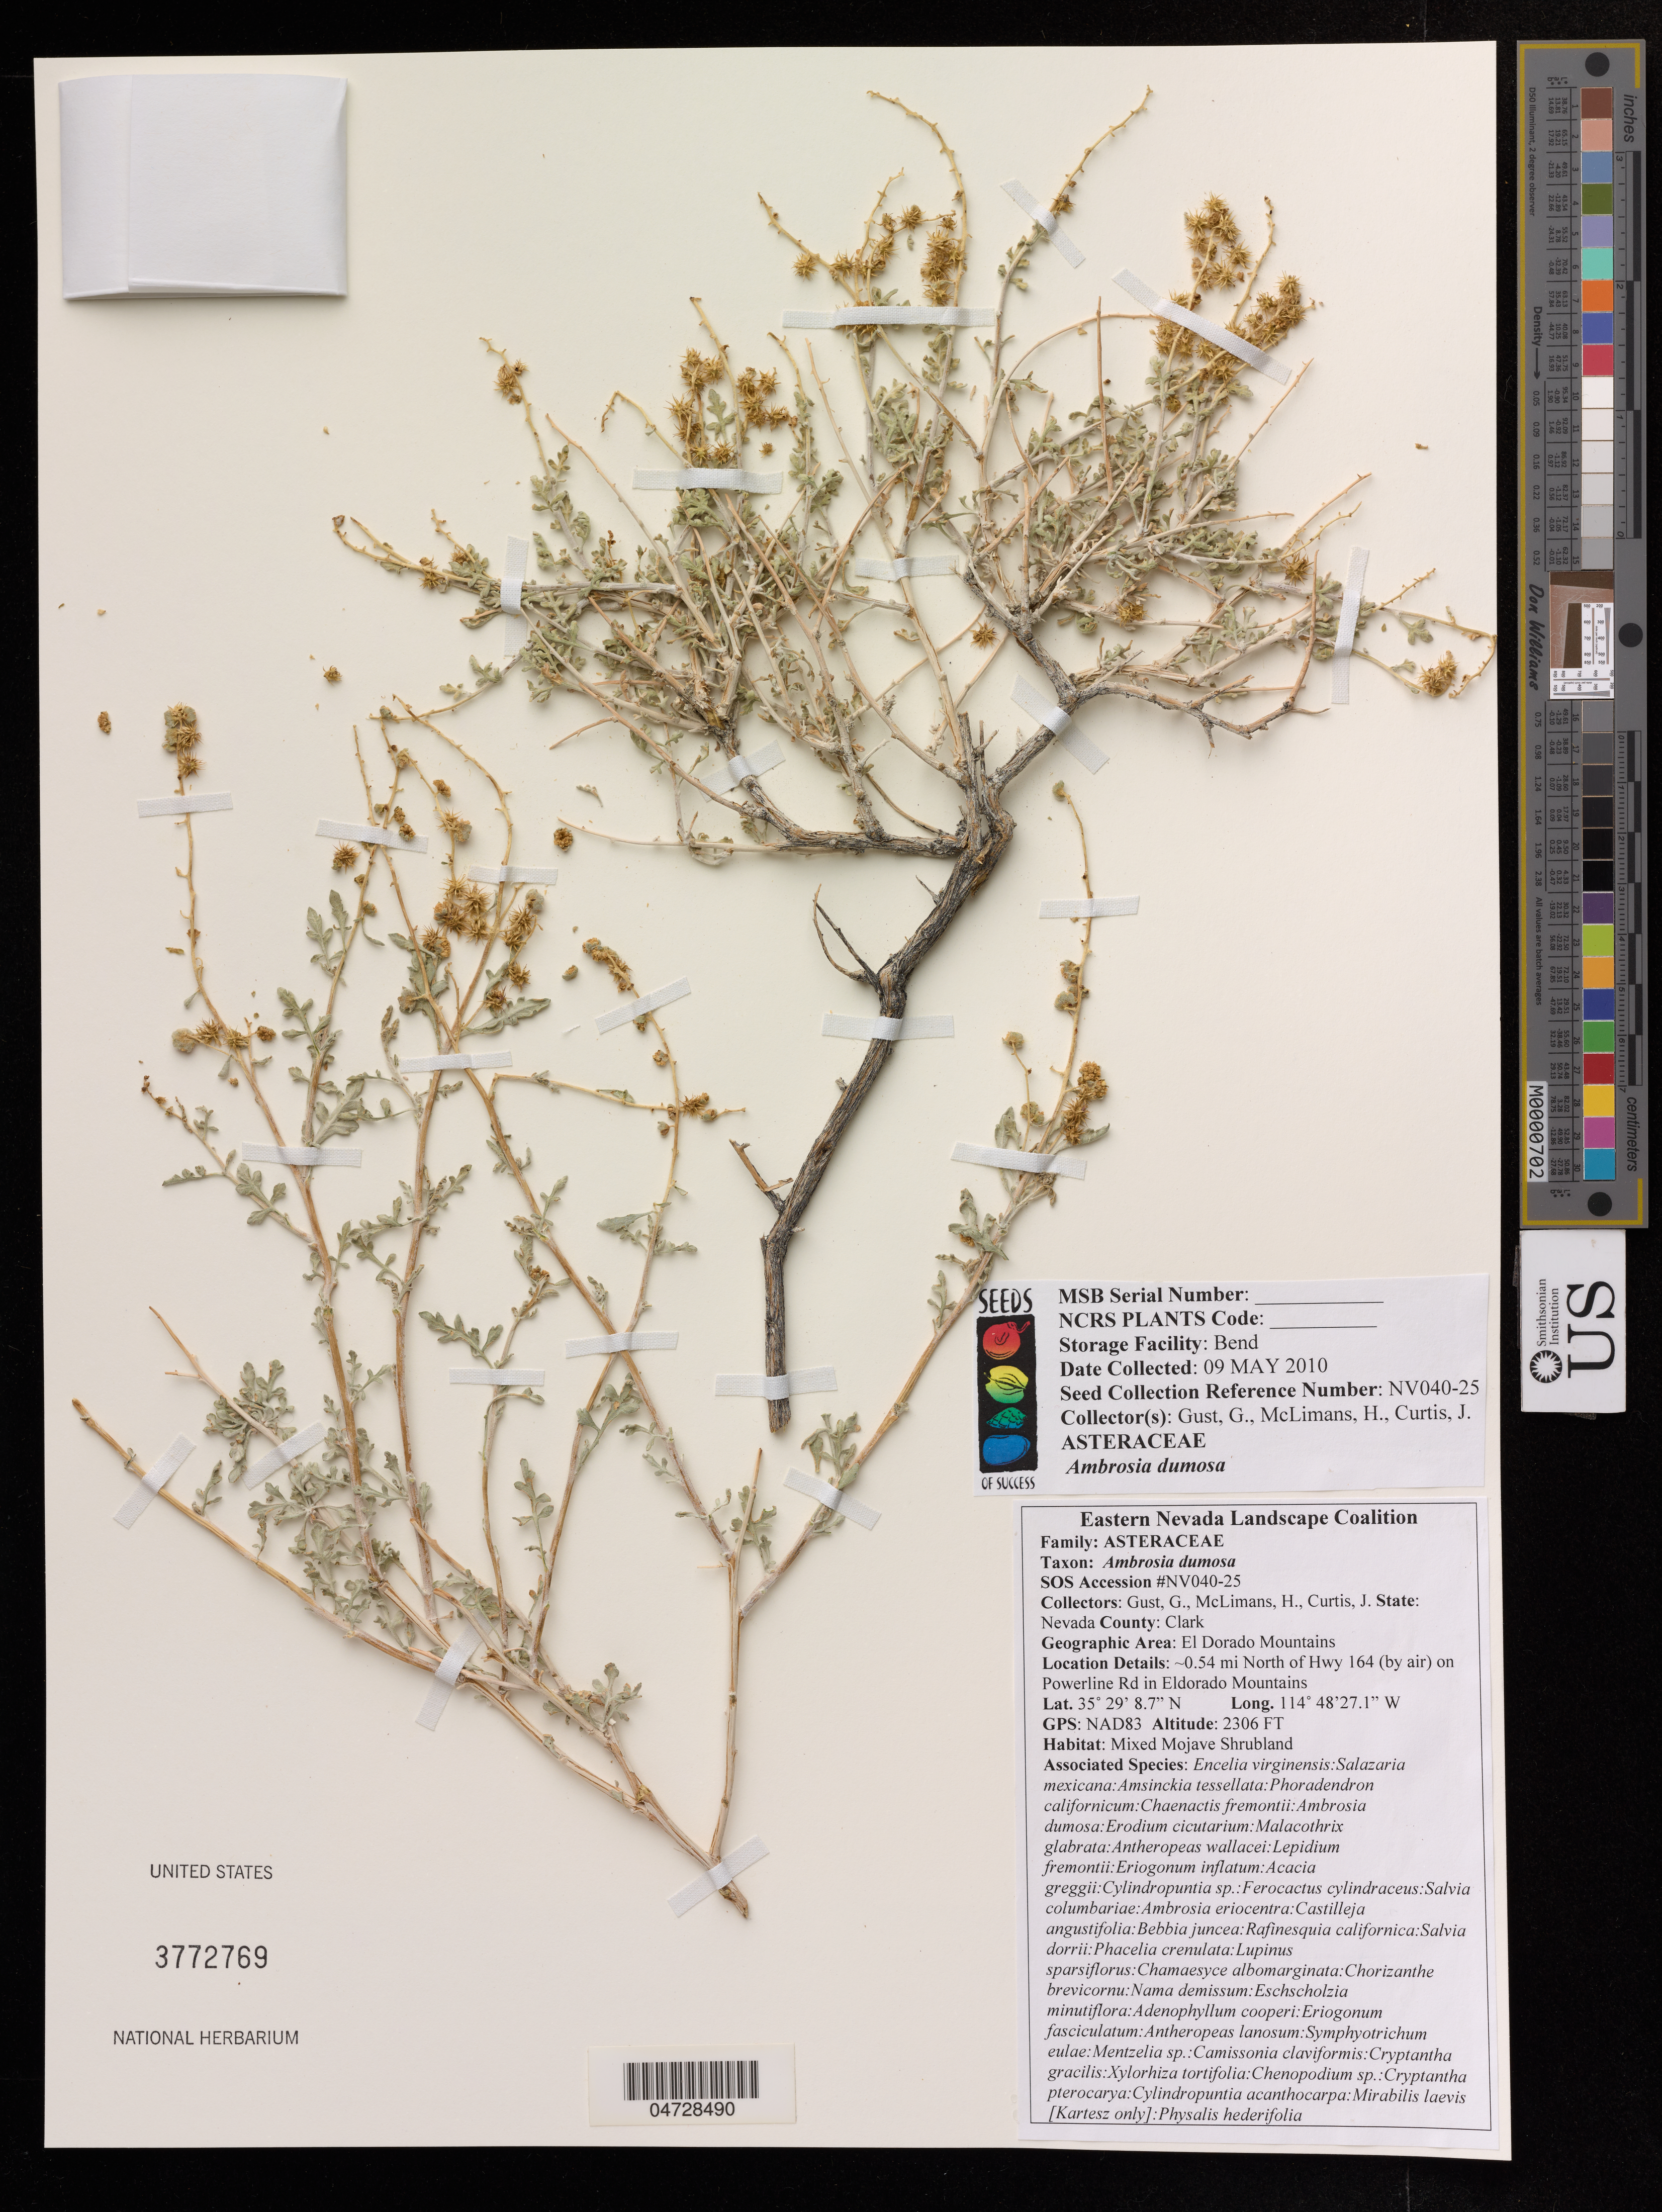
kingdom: Plantae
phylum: Tracheophyta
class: Magnoliopsida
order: Asterales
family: Asteraceae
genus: Ambrosia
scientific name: Ambrosia dumosa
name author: (A. Gray) W.W.Payne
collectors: G. Gust, H. McLimans & J. Curtis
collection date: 2010-05-09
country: United States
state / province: Nevada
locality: Clark, El Dorado Mountains, ~0.54 mi North of Hwy 164 (by air) on Powerline Rd in Eldorado Mountains.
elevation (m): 703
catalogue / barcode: US 3772769